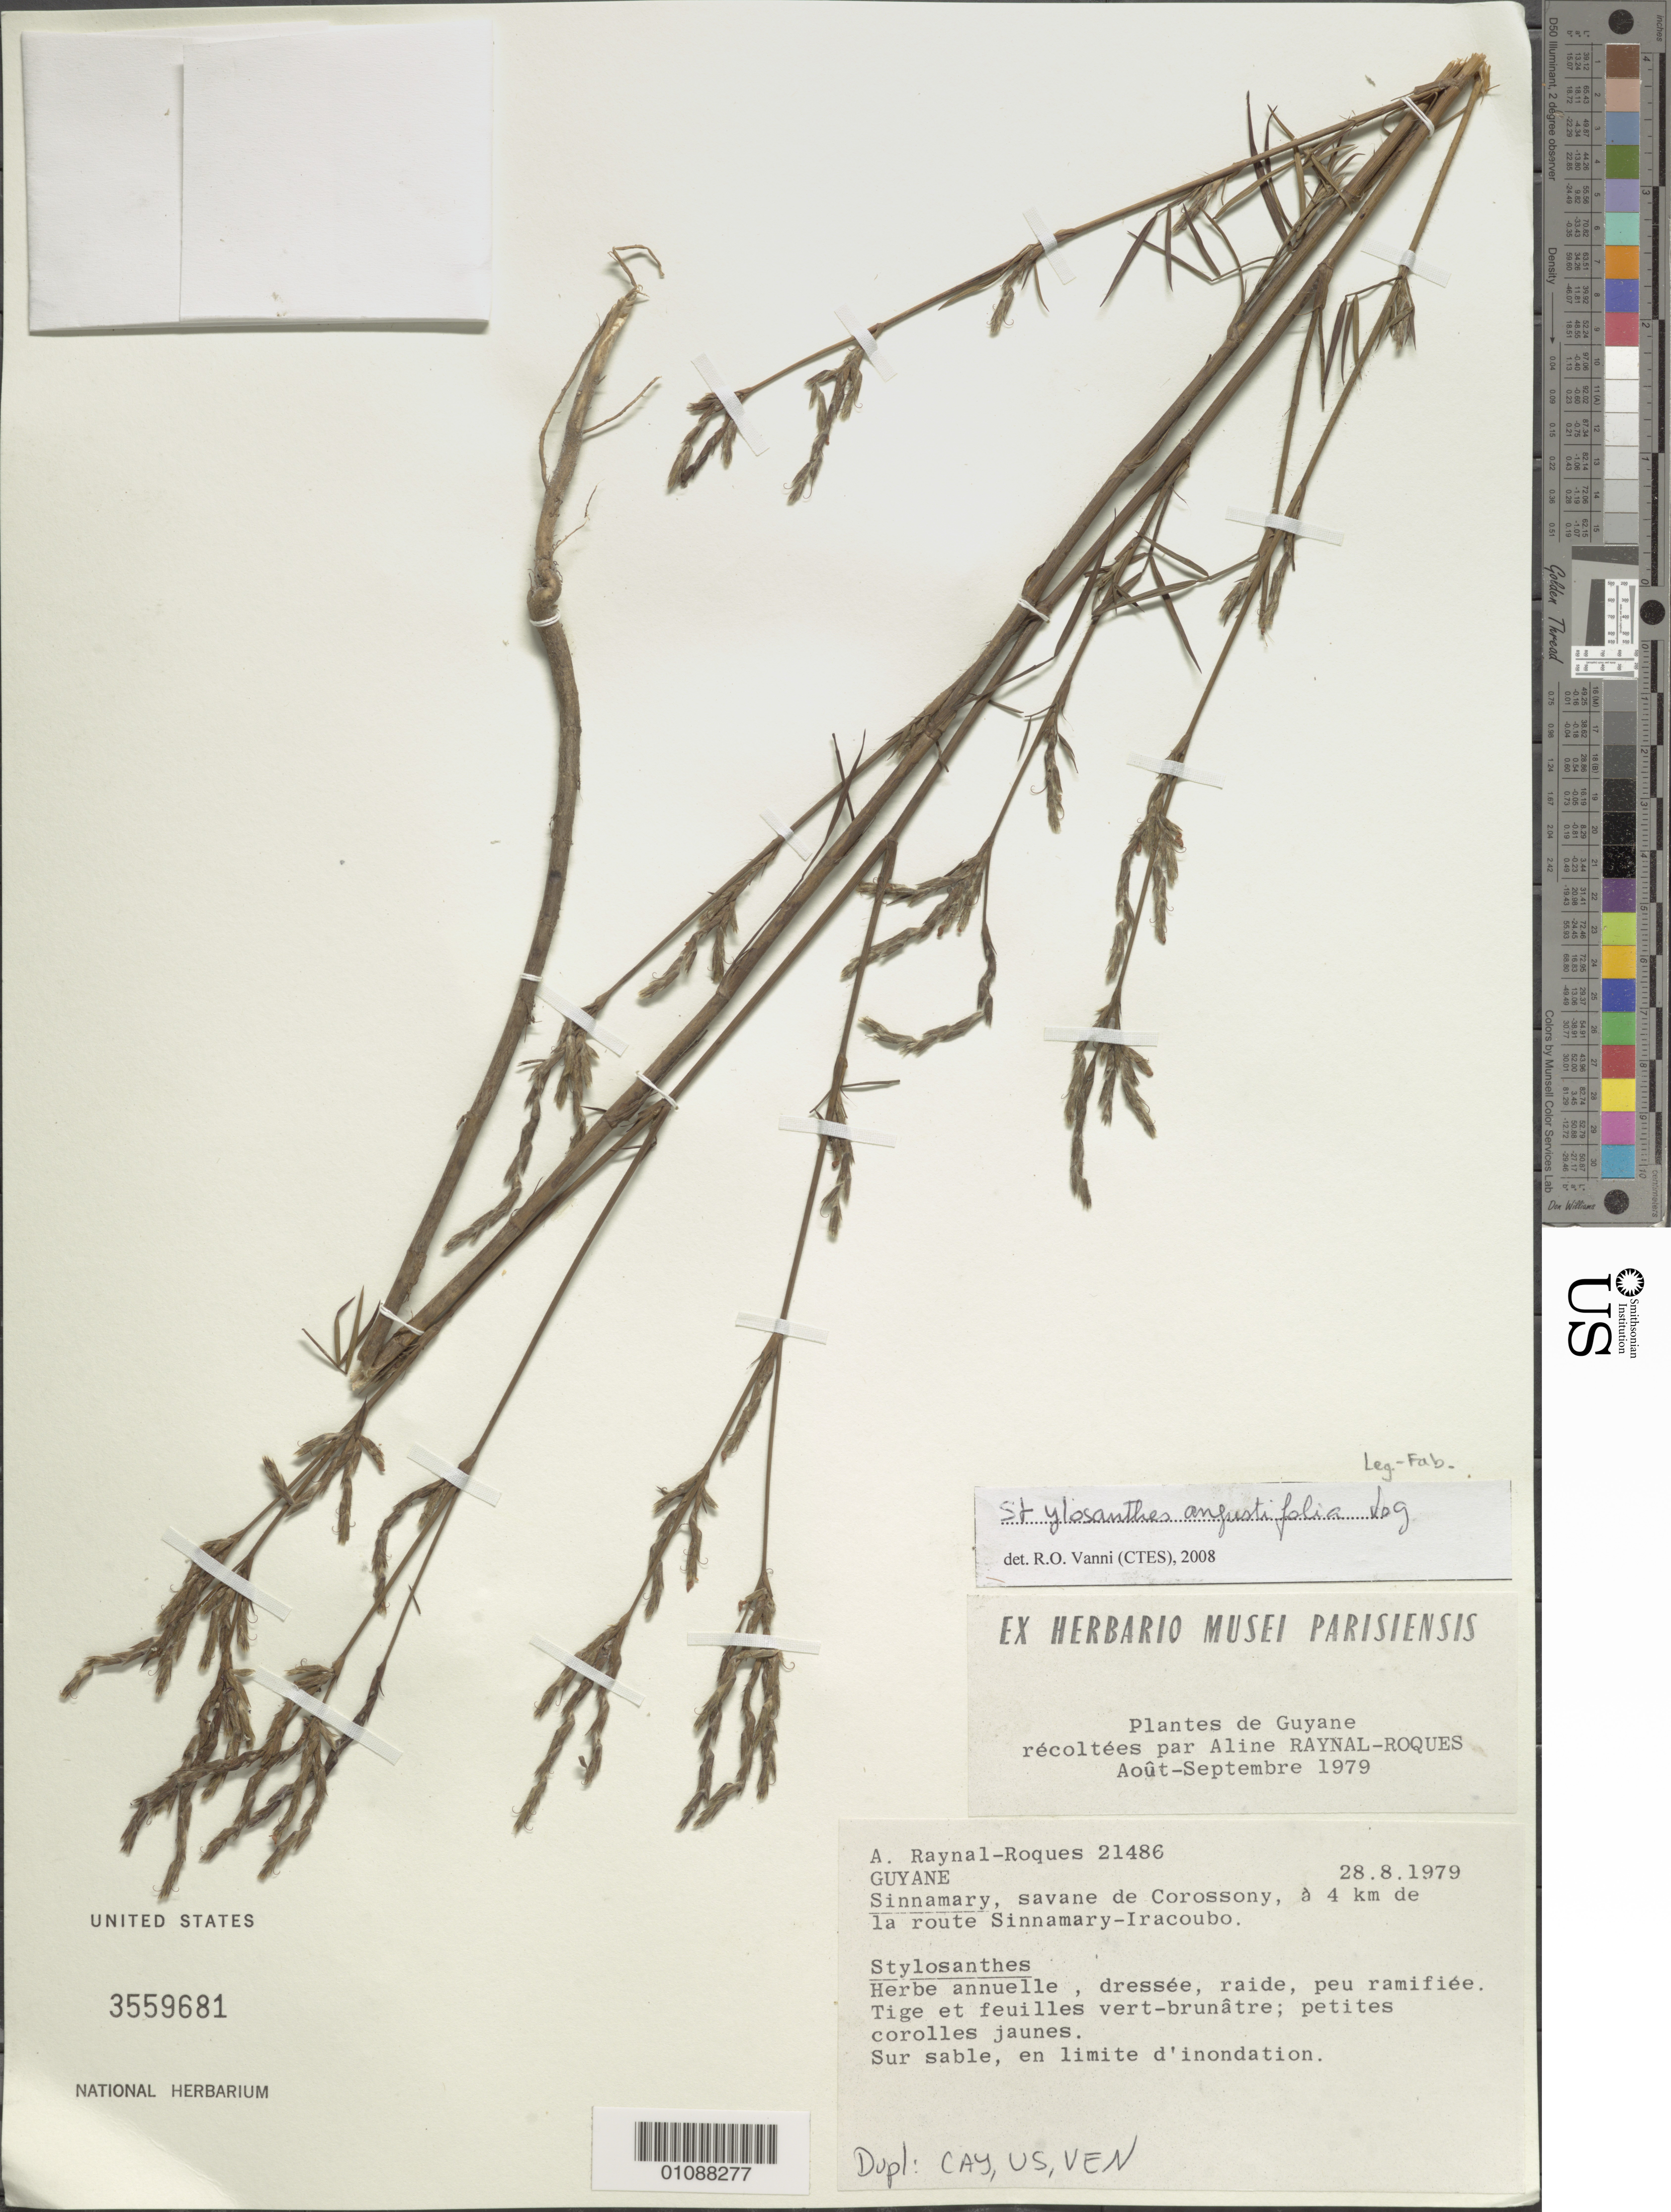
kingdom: Plantae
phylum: Tracheophyta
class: Magnoliopsida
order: Fabales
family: Fabaceae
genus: Stylosanthes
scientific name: Stylosanthes angustifolia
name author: Vogel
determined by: Vanni, R. O.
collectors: A. M. Raynal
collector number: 21486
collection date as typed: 28-Aug-79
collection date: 1979-08-28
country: French Guiana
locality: Savane de Corossony, 4 km from route Sinnamary-Iracoubo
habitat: Sur sable, en limite d'inondation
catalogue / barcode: US 3559681